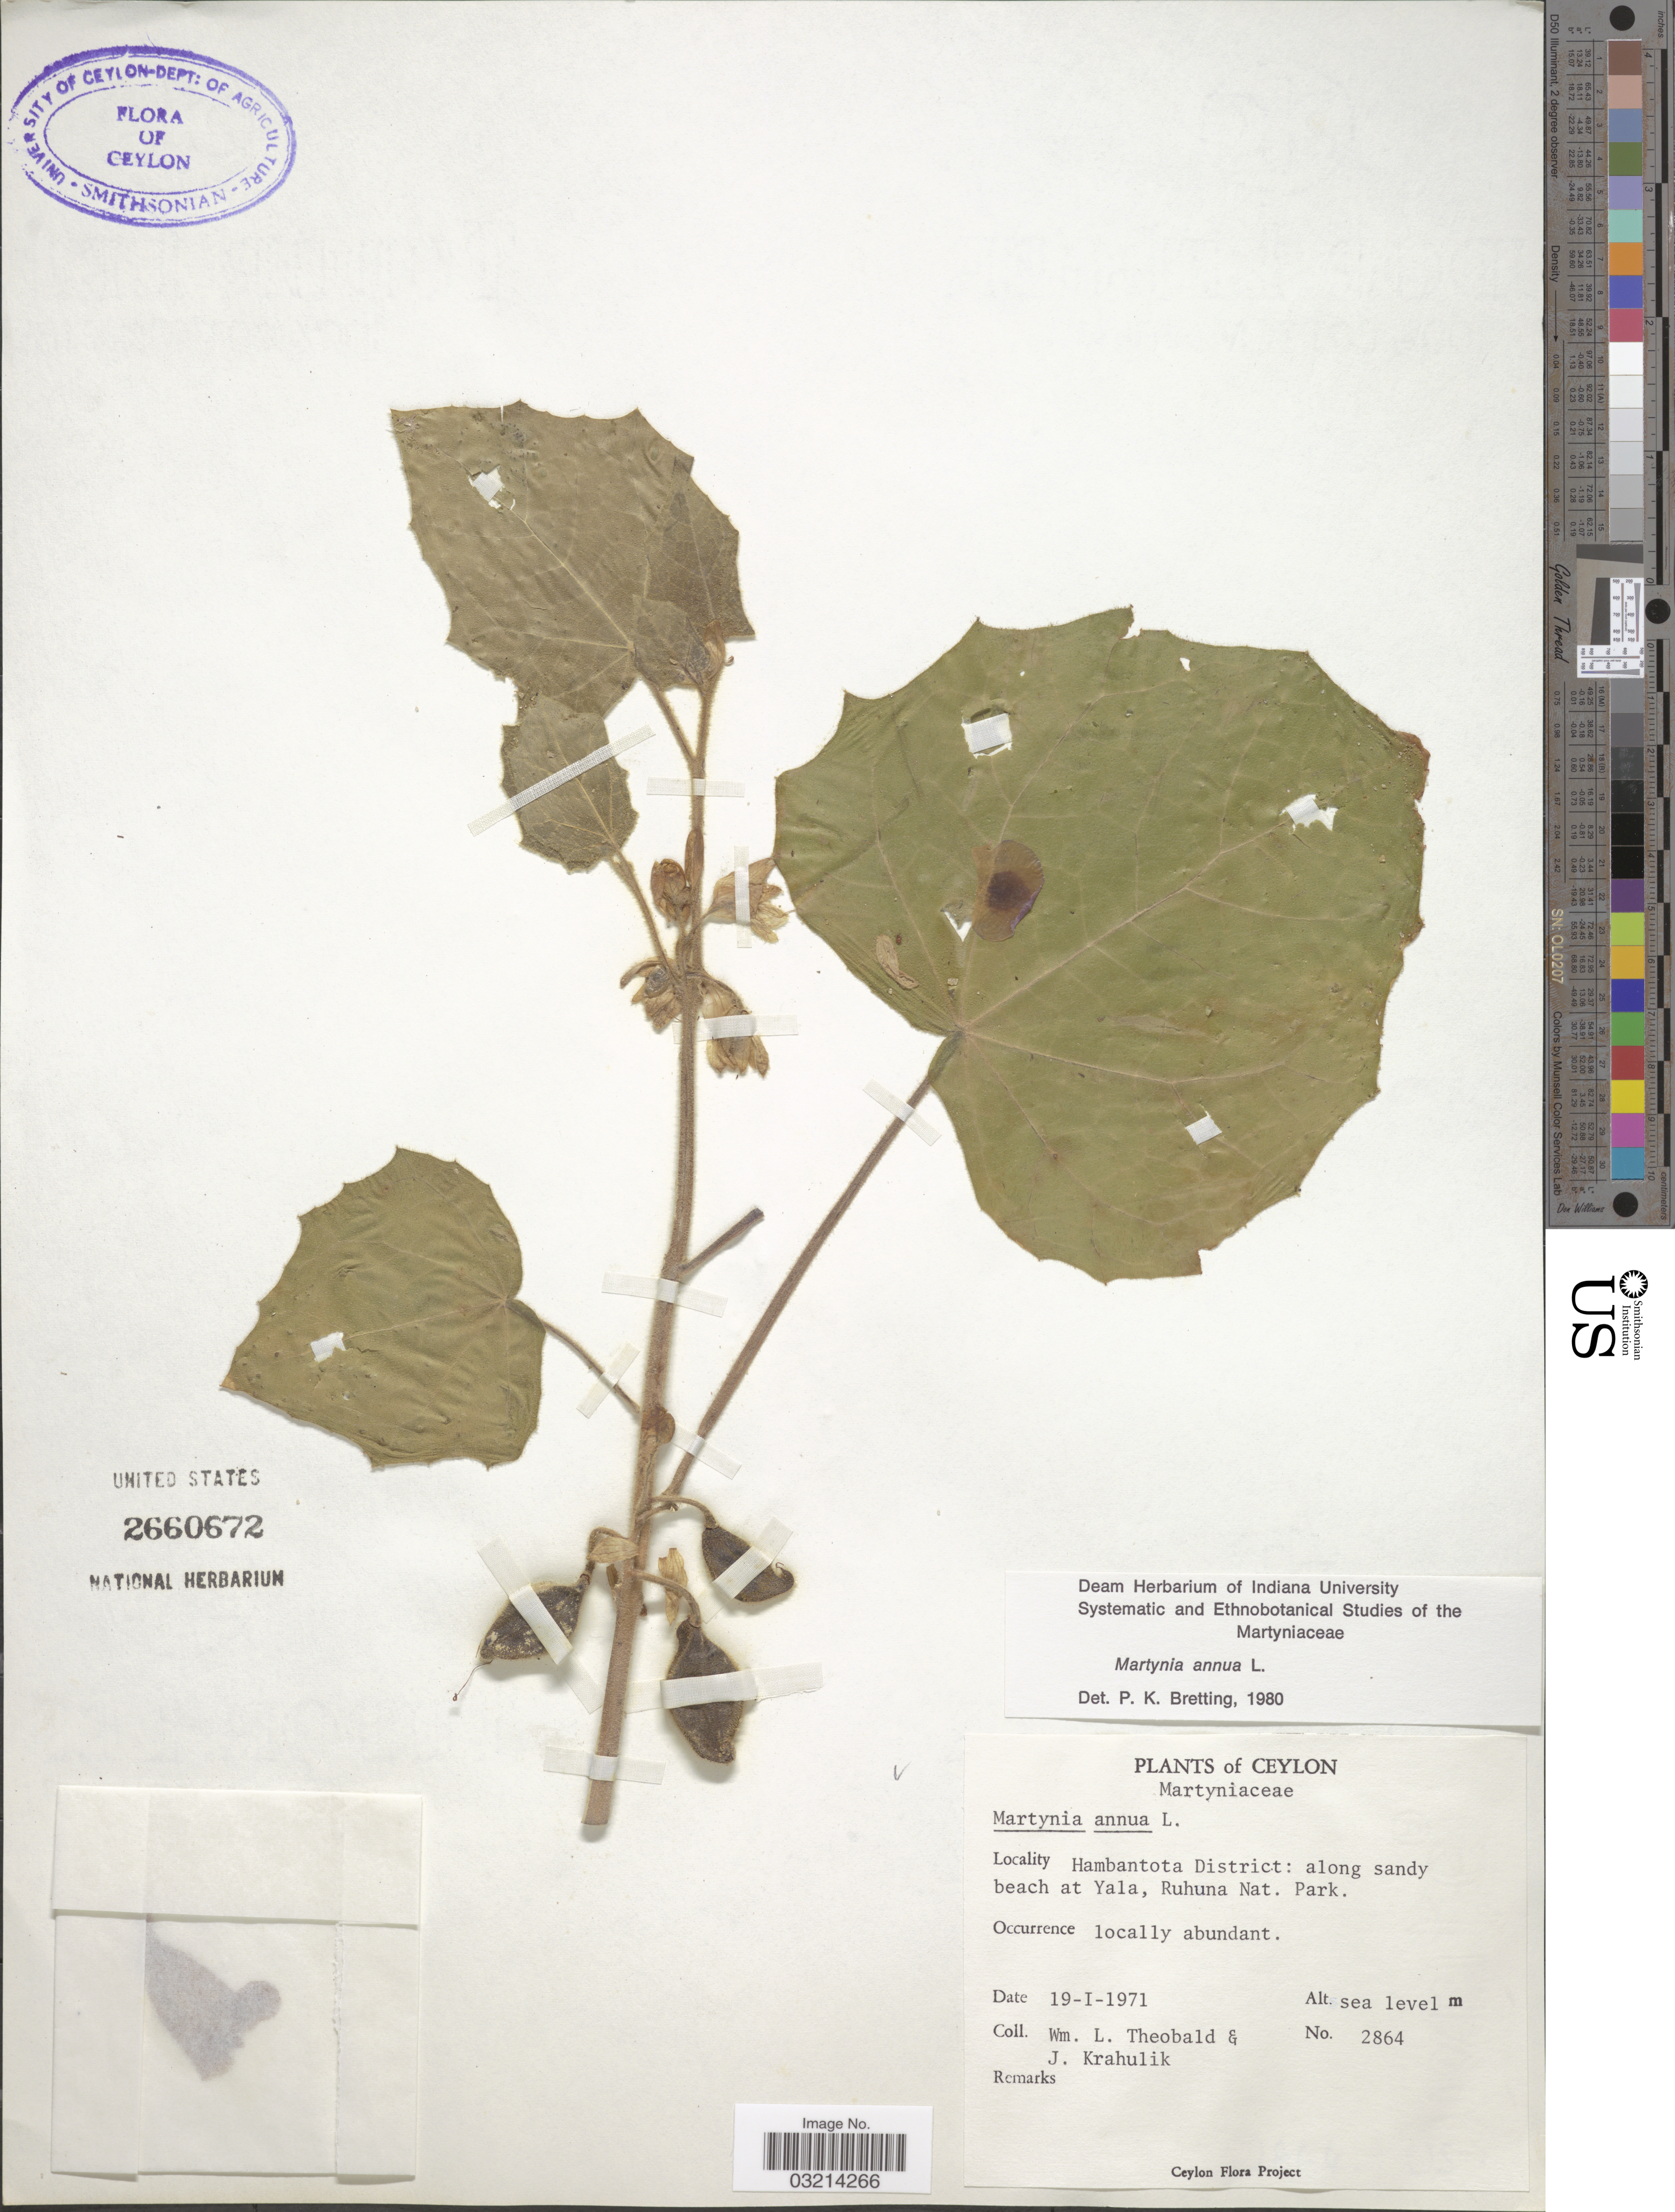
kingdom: Plantae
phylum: Tracheophyta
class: Magnoliopsida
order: Lamiales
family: Martyniaceae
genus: Martynia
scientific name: Martynia annua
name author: L.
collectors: W. L. Theobald & J. Krahulik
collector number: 2864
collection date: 1971-01-19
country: Sri Lanka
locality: Hambantota District: along sandy beach at Yala, Ruhuna Nat. Park.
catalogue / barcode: US 2660672